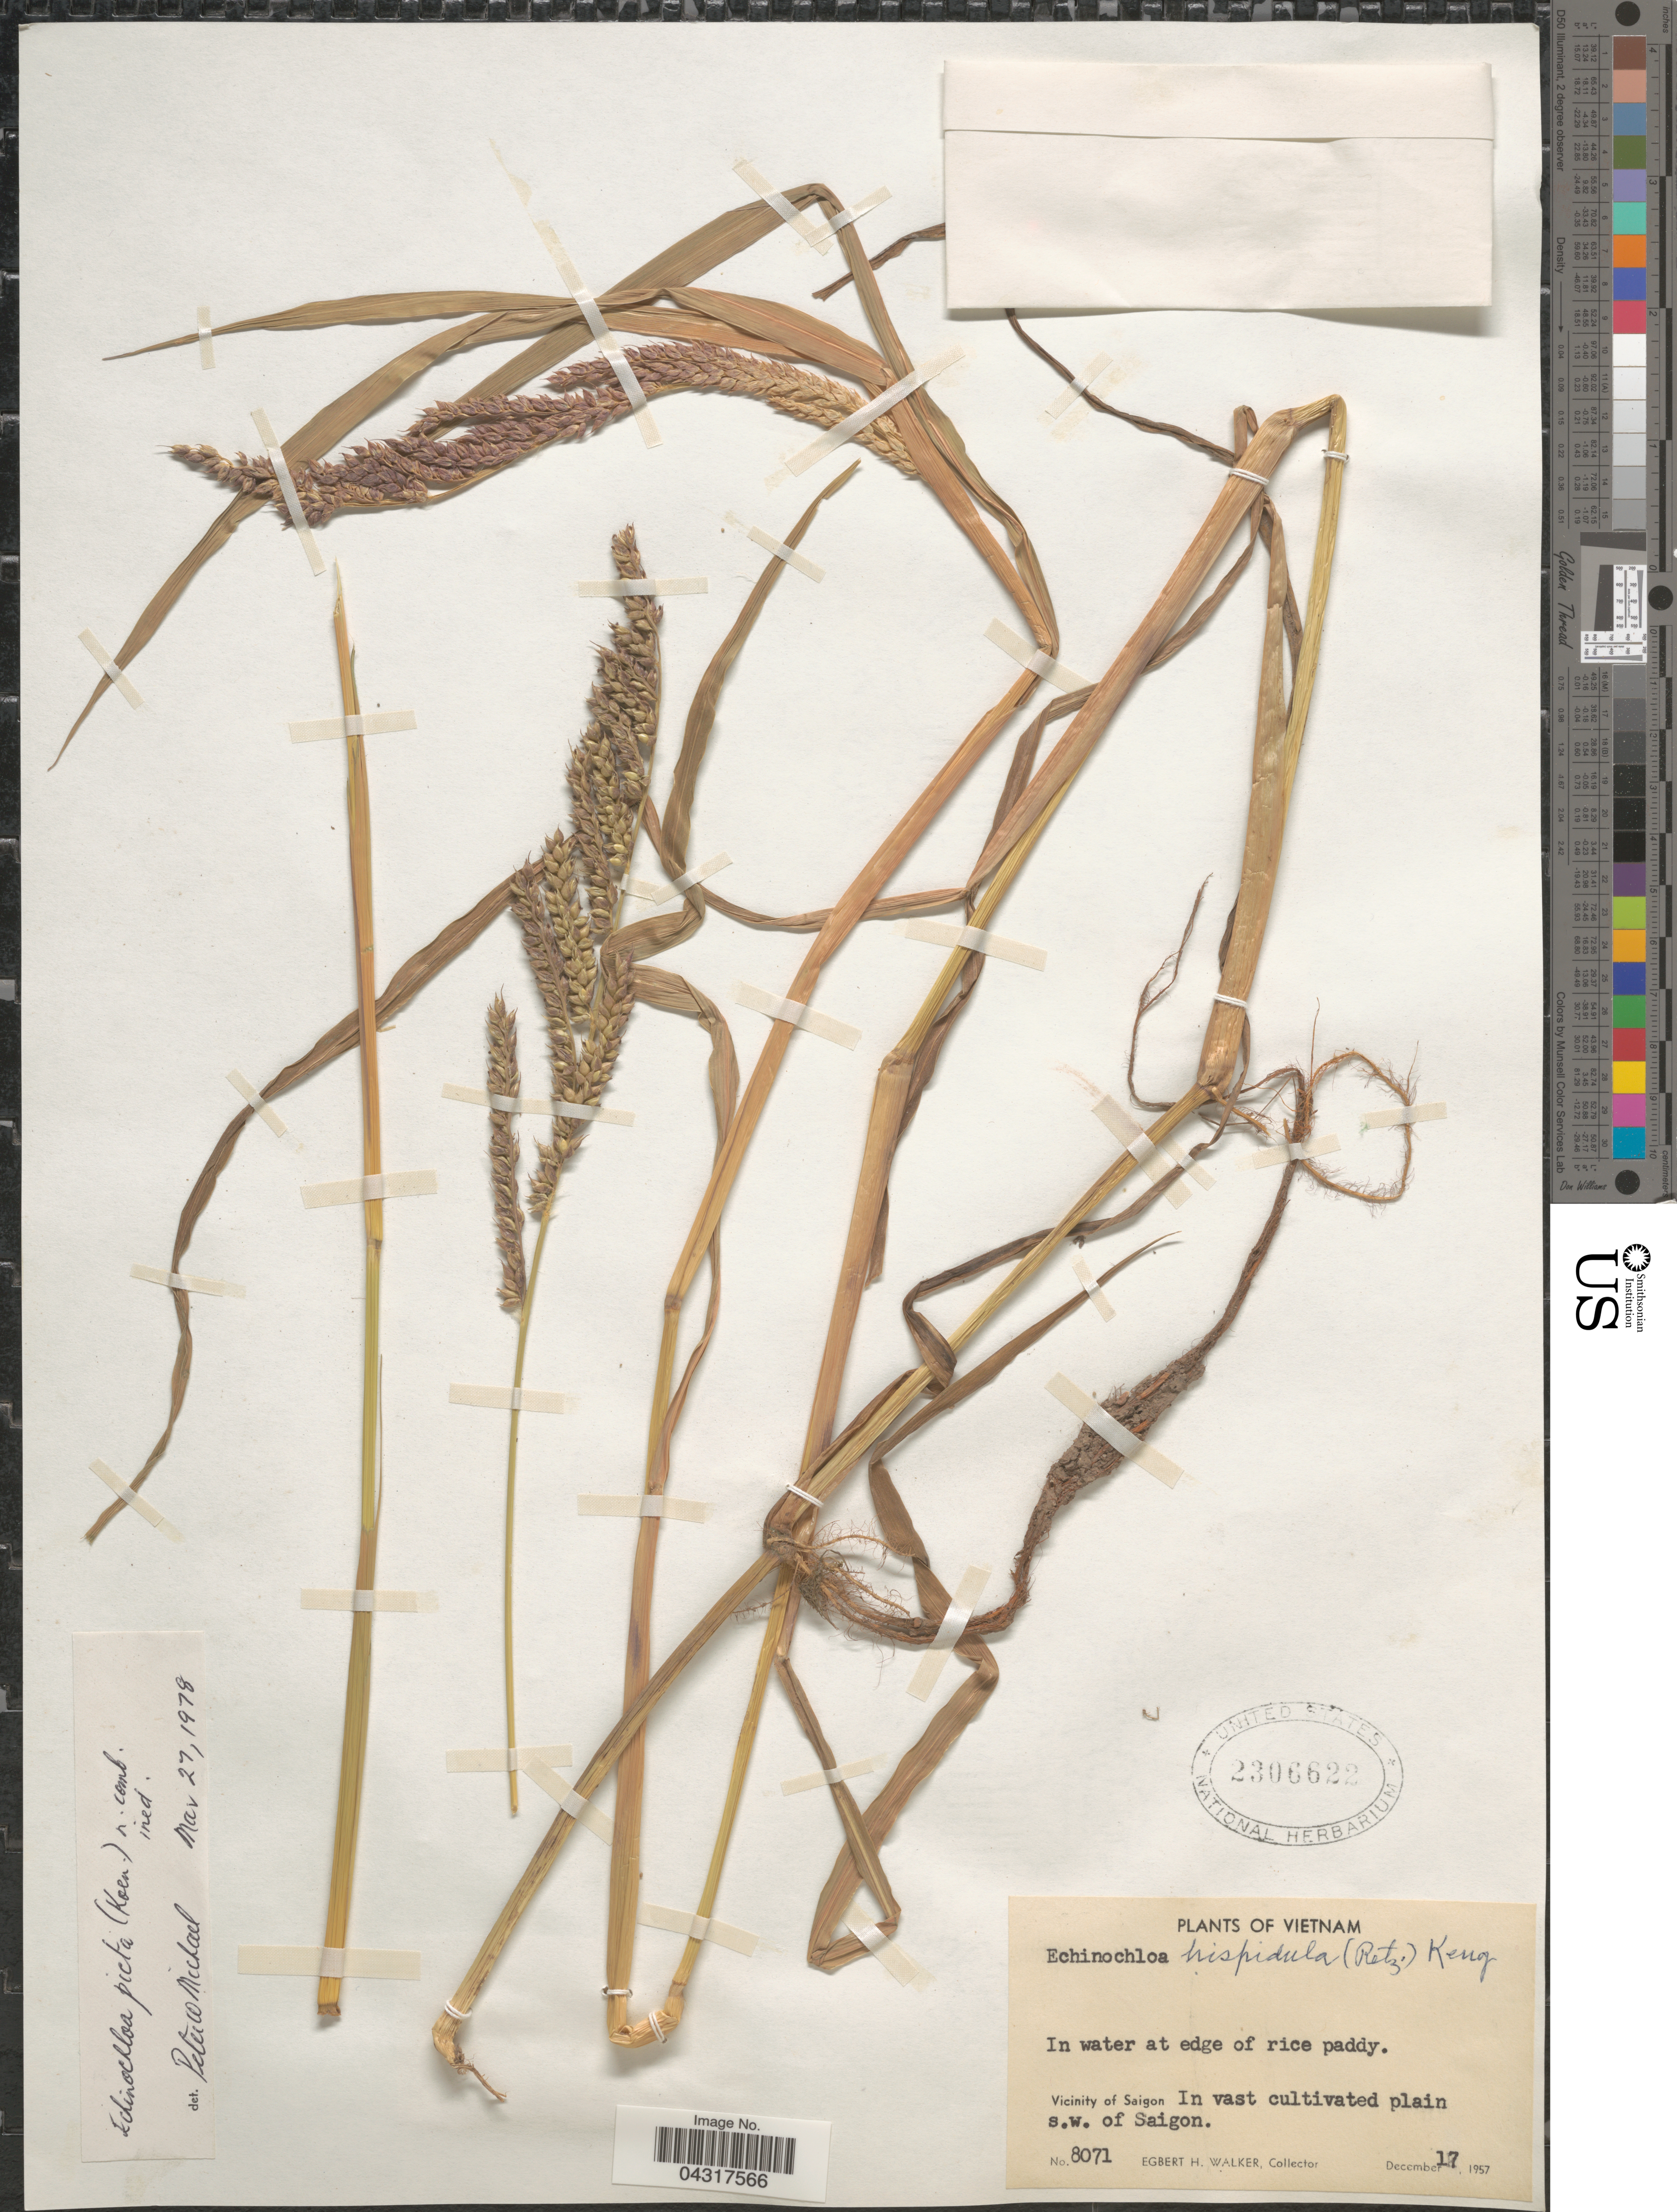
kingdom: Plantae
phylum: Tracheophyta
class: Liliopsida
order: Poales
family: Poaceae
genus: Echinochloa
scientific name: Echinochloa picta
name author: (K.D. Koenig) Michael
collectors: E. H. Walker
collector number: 8071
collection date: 1957-12-17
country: Vietnam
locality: Vicinity of Saigon. In vast cultivated plain s.w. of Saigon.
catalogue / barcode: US 2306622